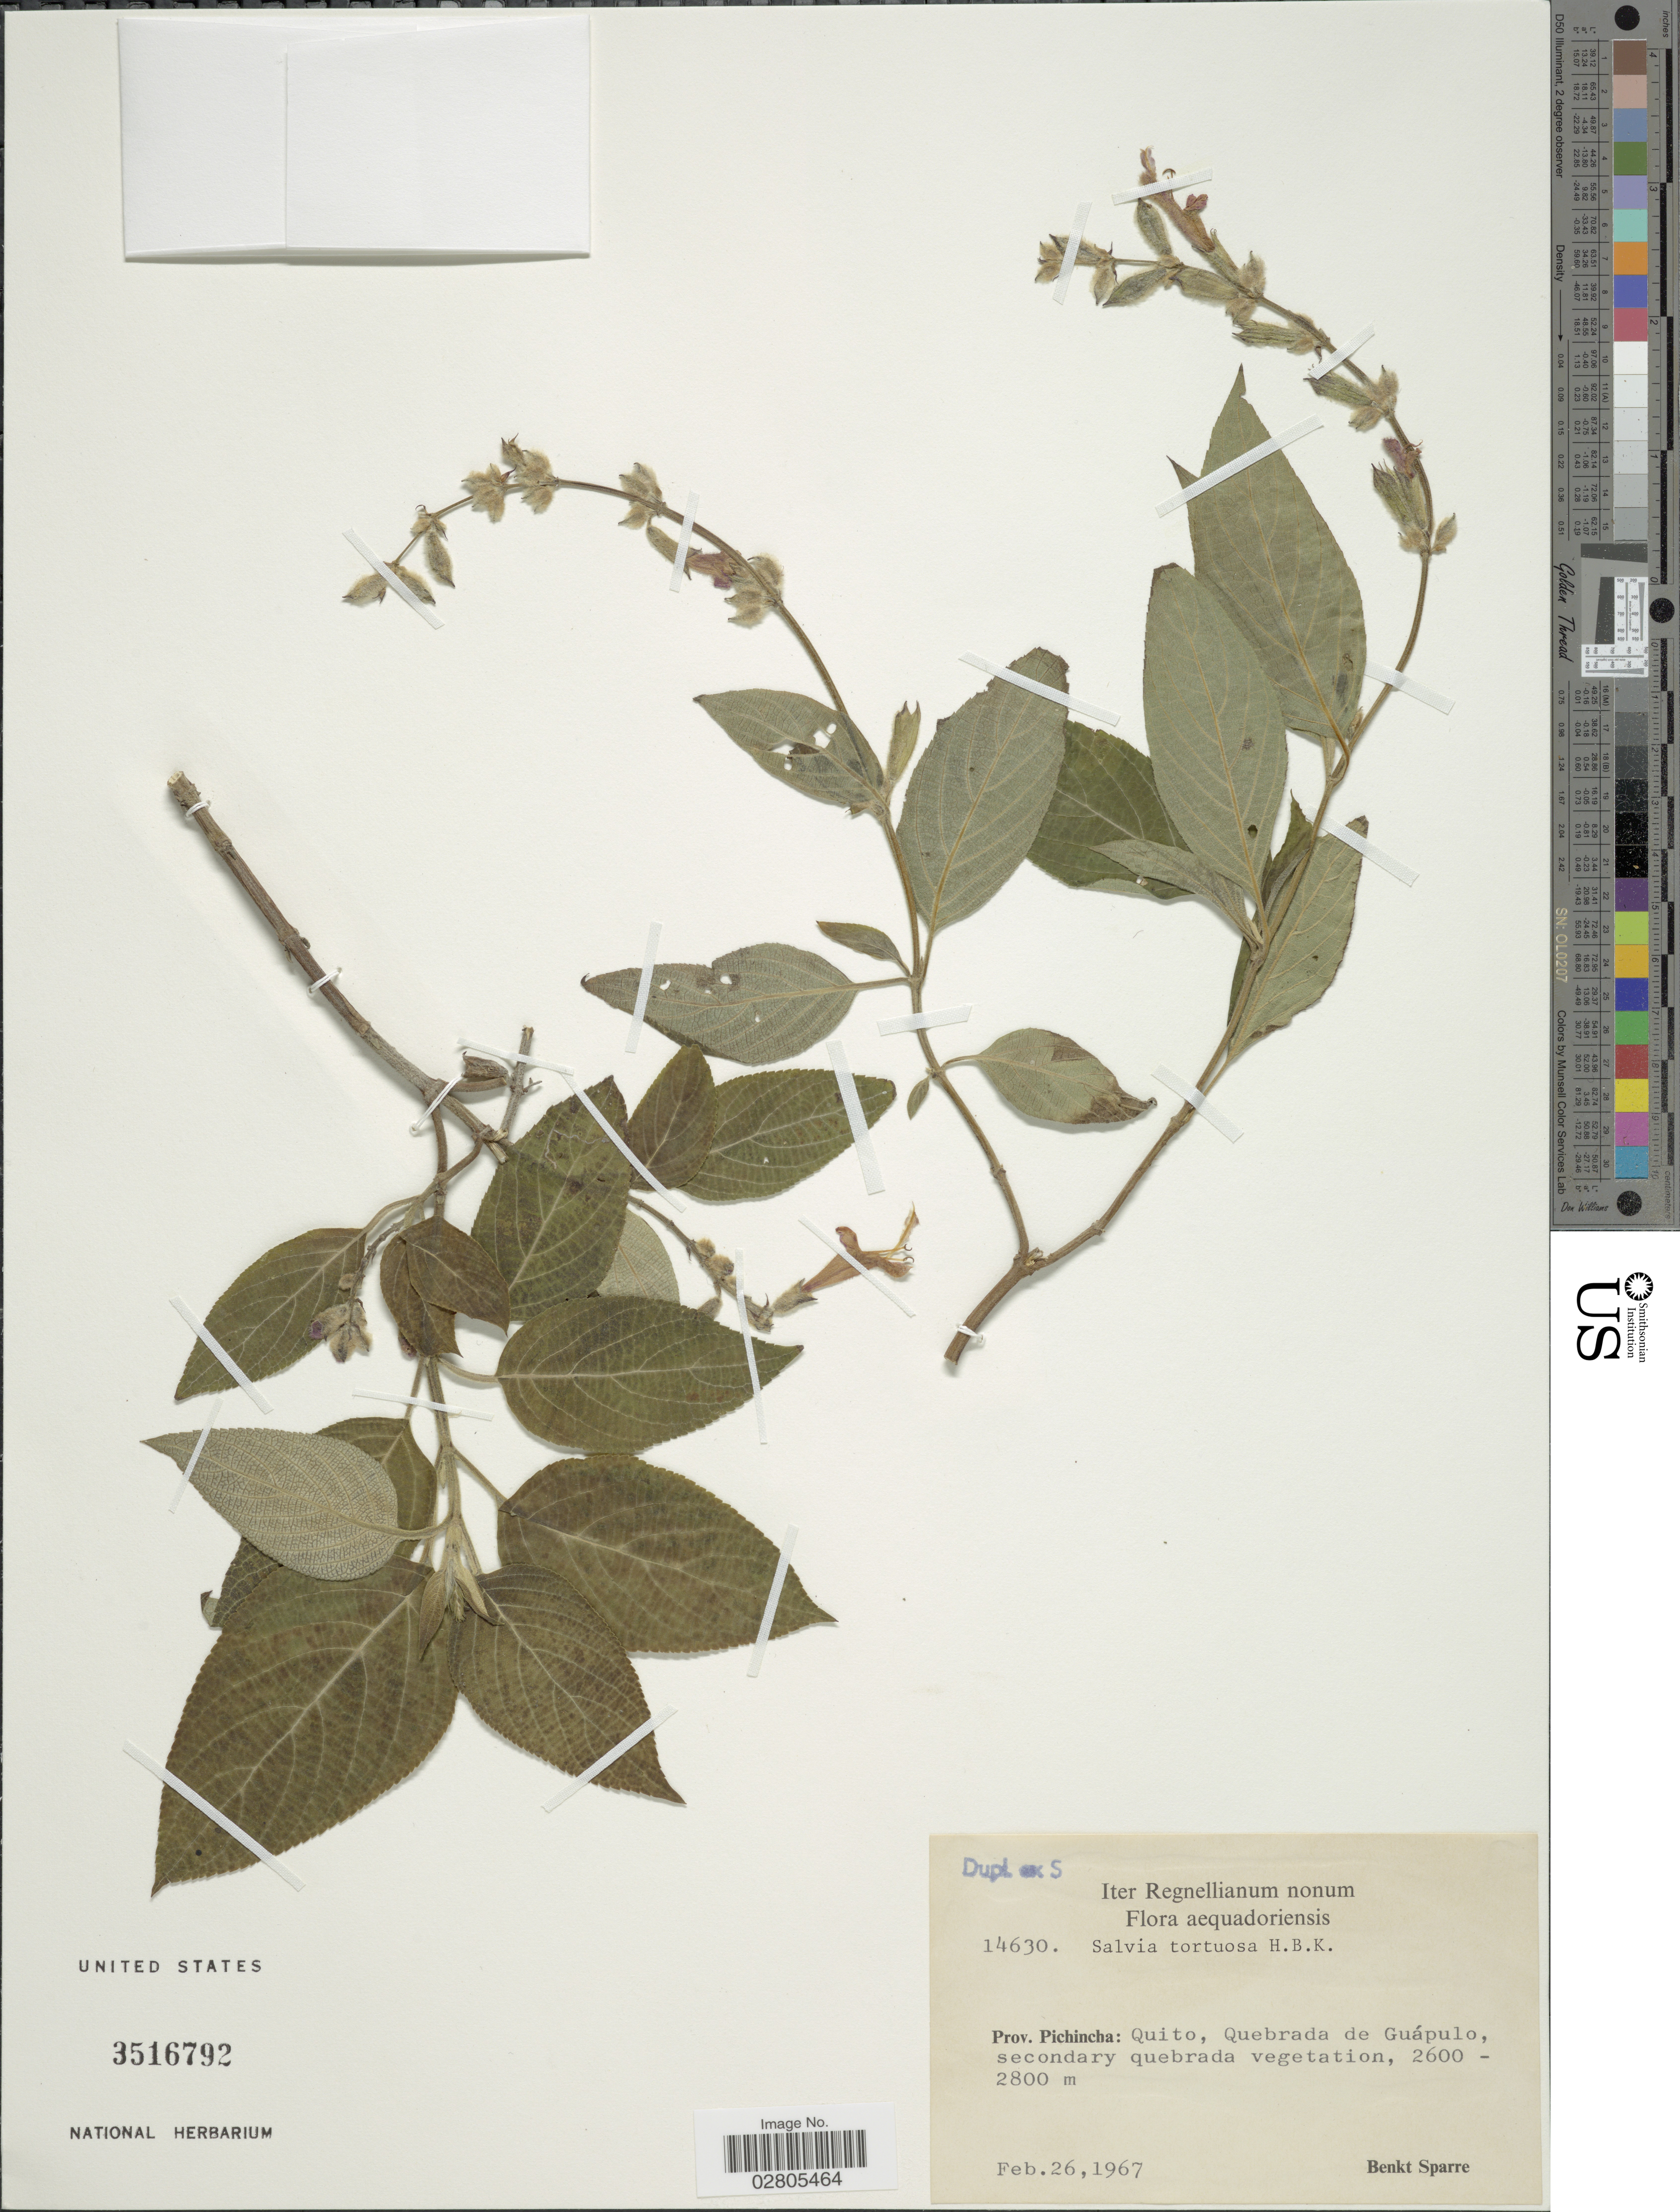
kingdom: Plantae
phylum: Tracheophyta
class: Magnoliopsida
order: Lamiales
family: Lamiaceae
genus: Salvia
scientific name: Salvia tortuosa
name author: Kunth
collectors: B. Sparre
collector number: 14630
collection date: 1967-02-26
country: Ecuador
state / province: Pichincha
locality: Prov. Pichincha: Quito, Quebrada de Guápulo.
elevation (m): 2600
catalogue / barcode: US 3516792